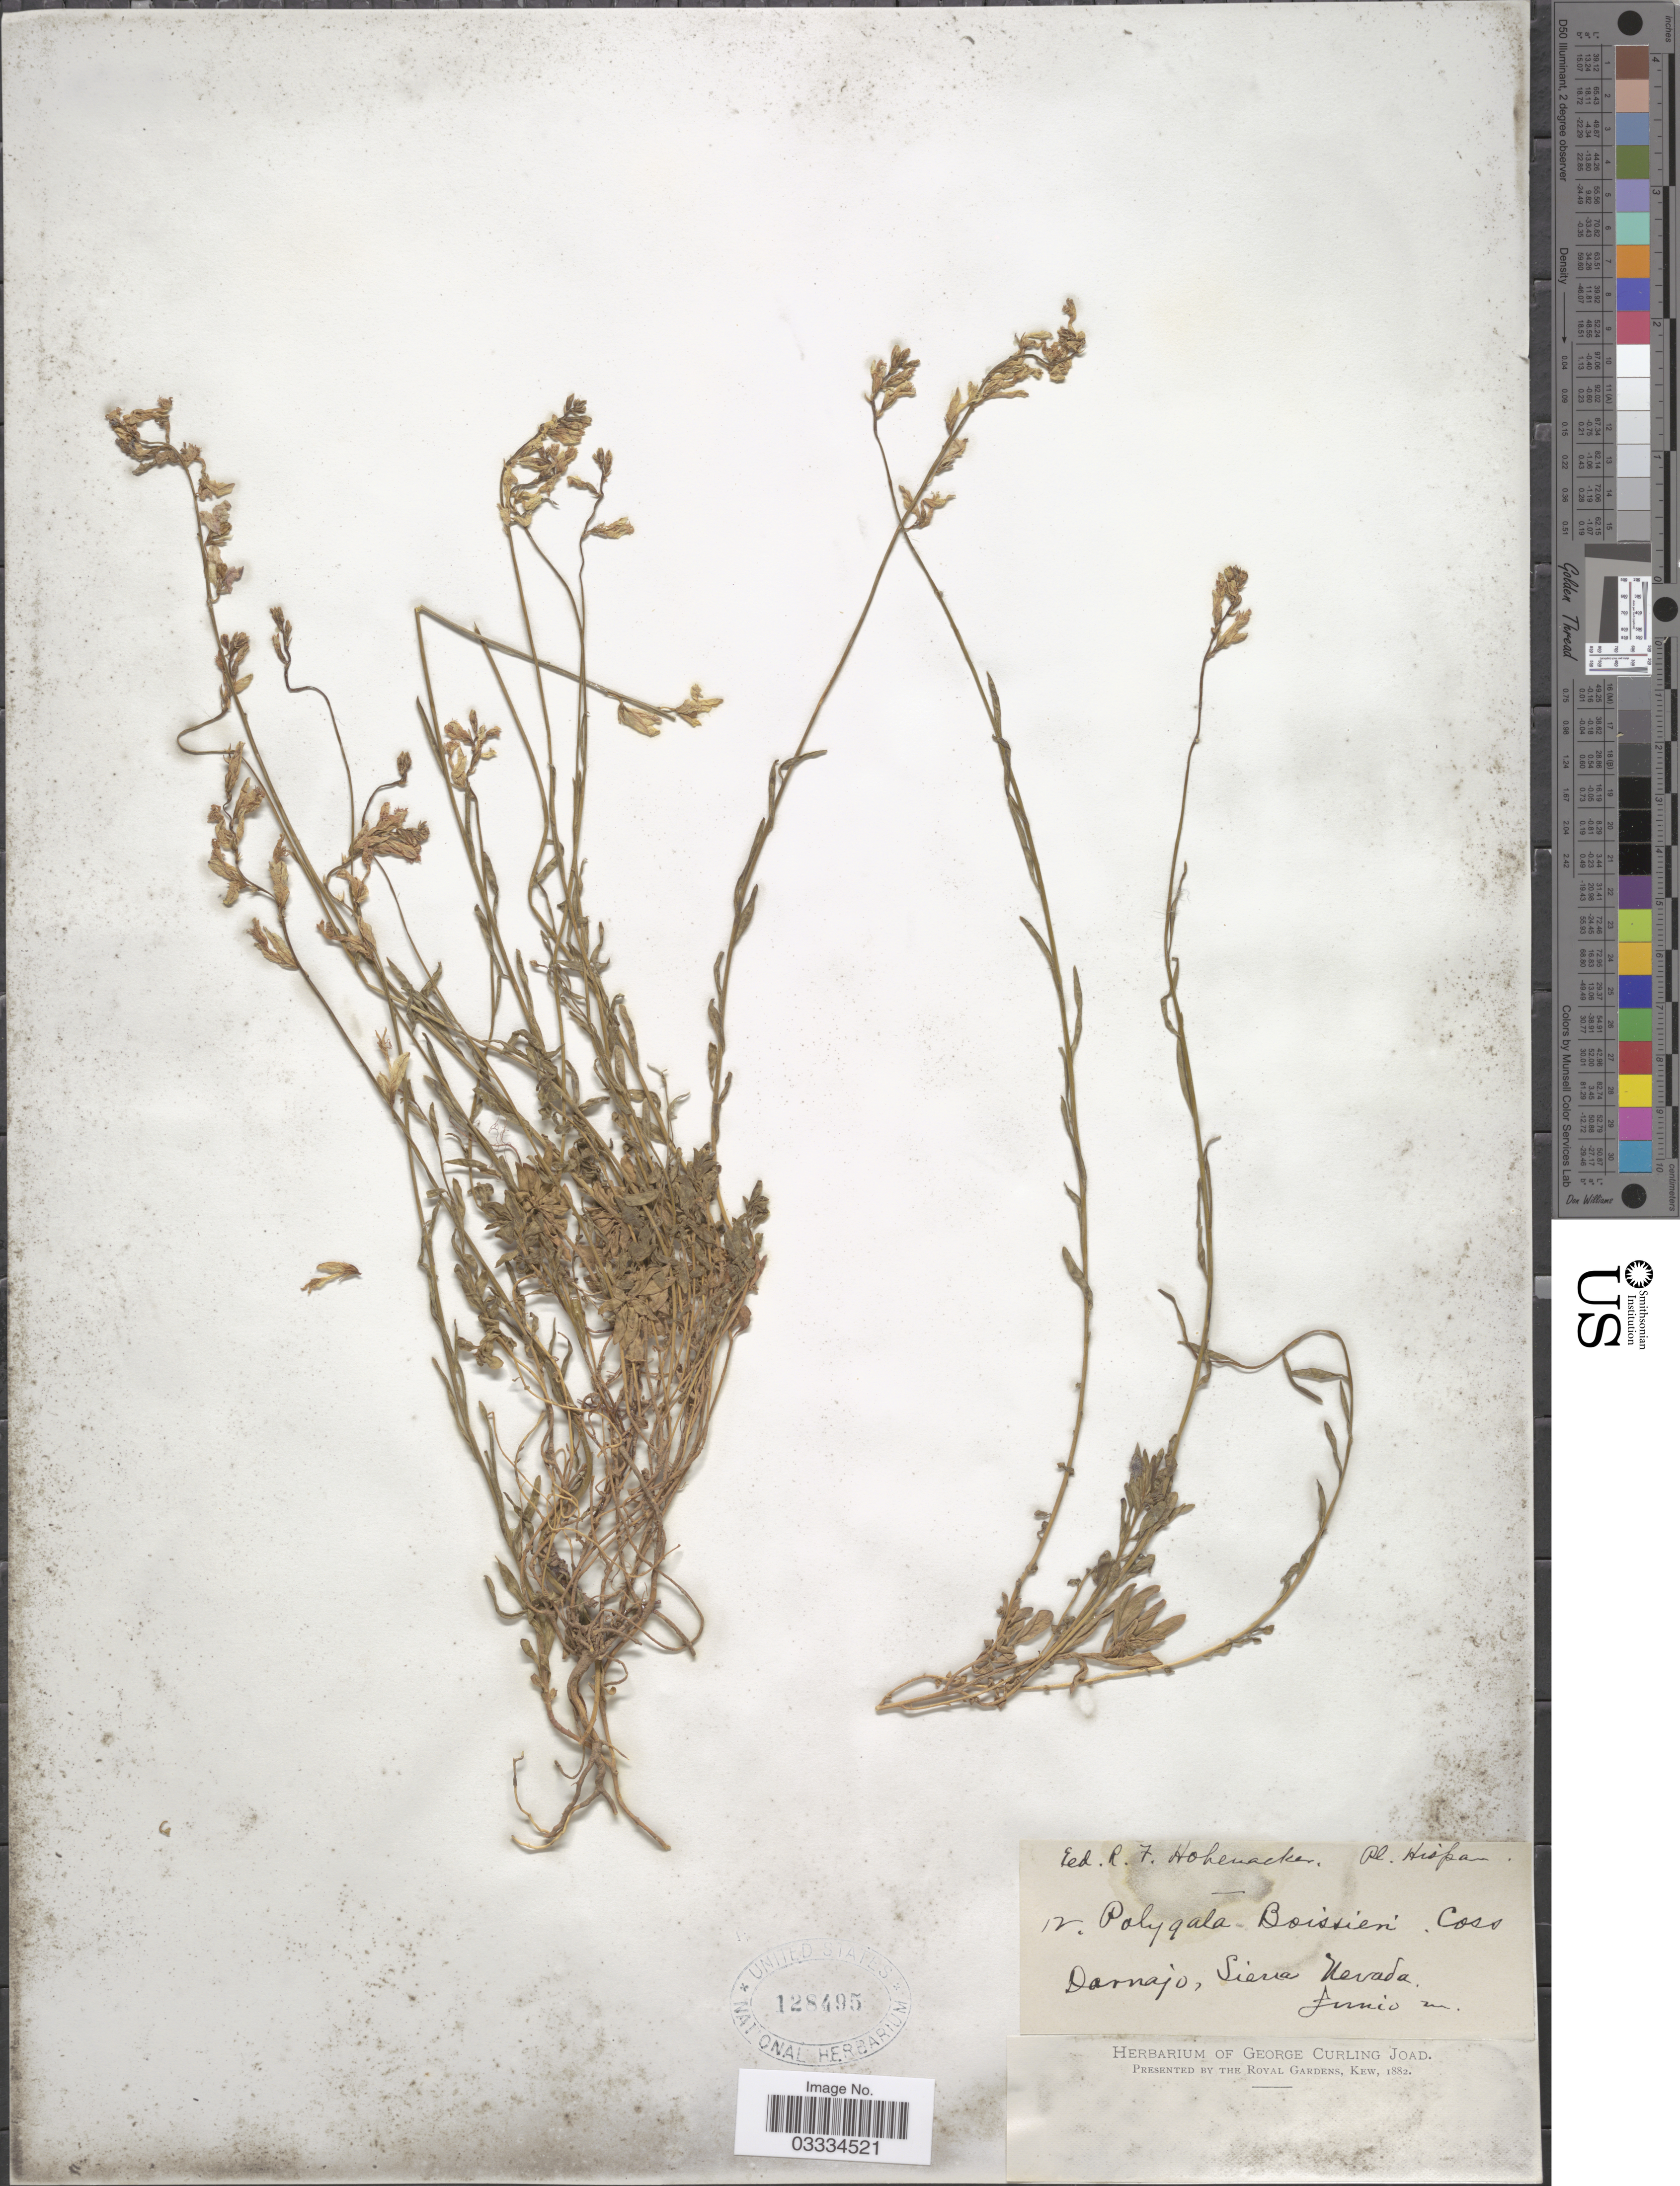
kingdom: Plantae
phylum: Tracheophyta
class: Magnoliopsida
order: Fabales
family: Polygalaceae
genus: Polygala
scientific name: Polygala boissieri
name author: Coss.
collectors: R. F. Hohenacker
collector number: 12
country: Spain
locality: Hispan. Darnajo, Sierra Nevada.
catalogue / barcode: US 128495